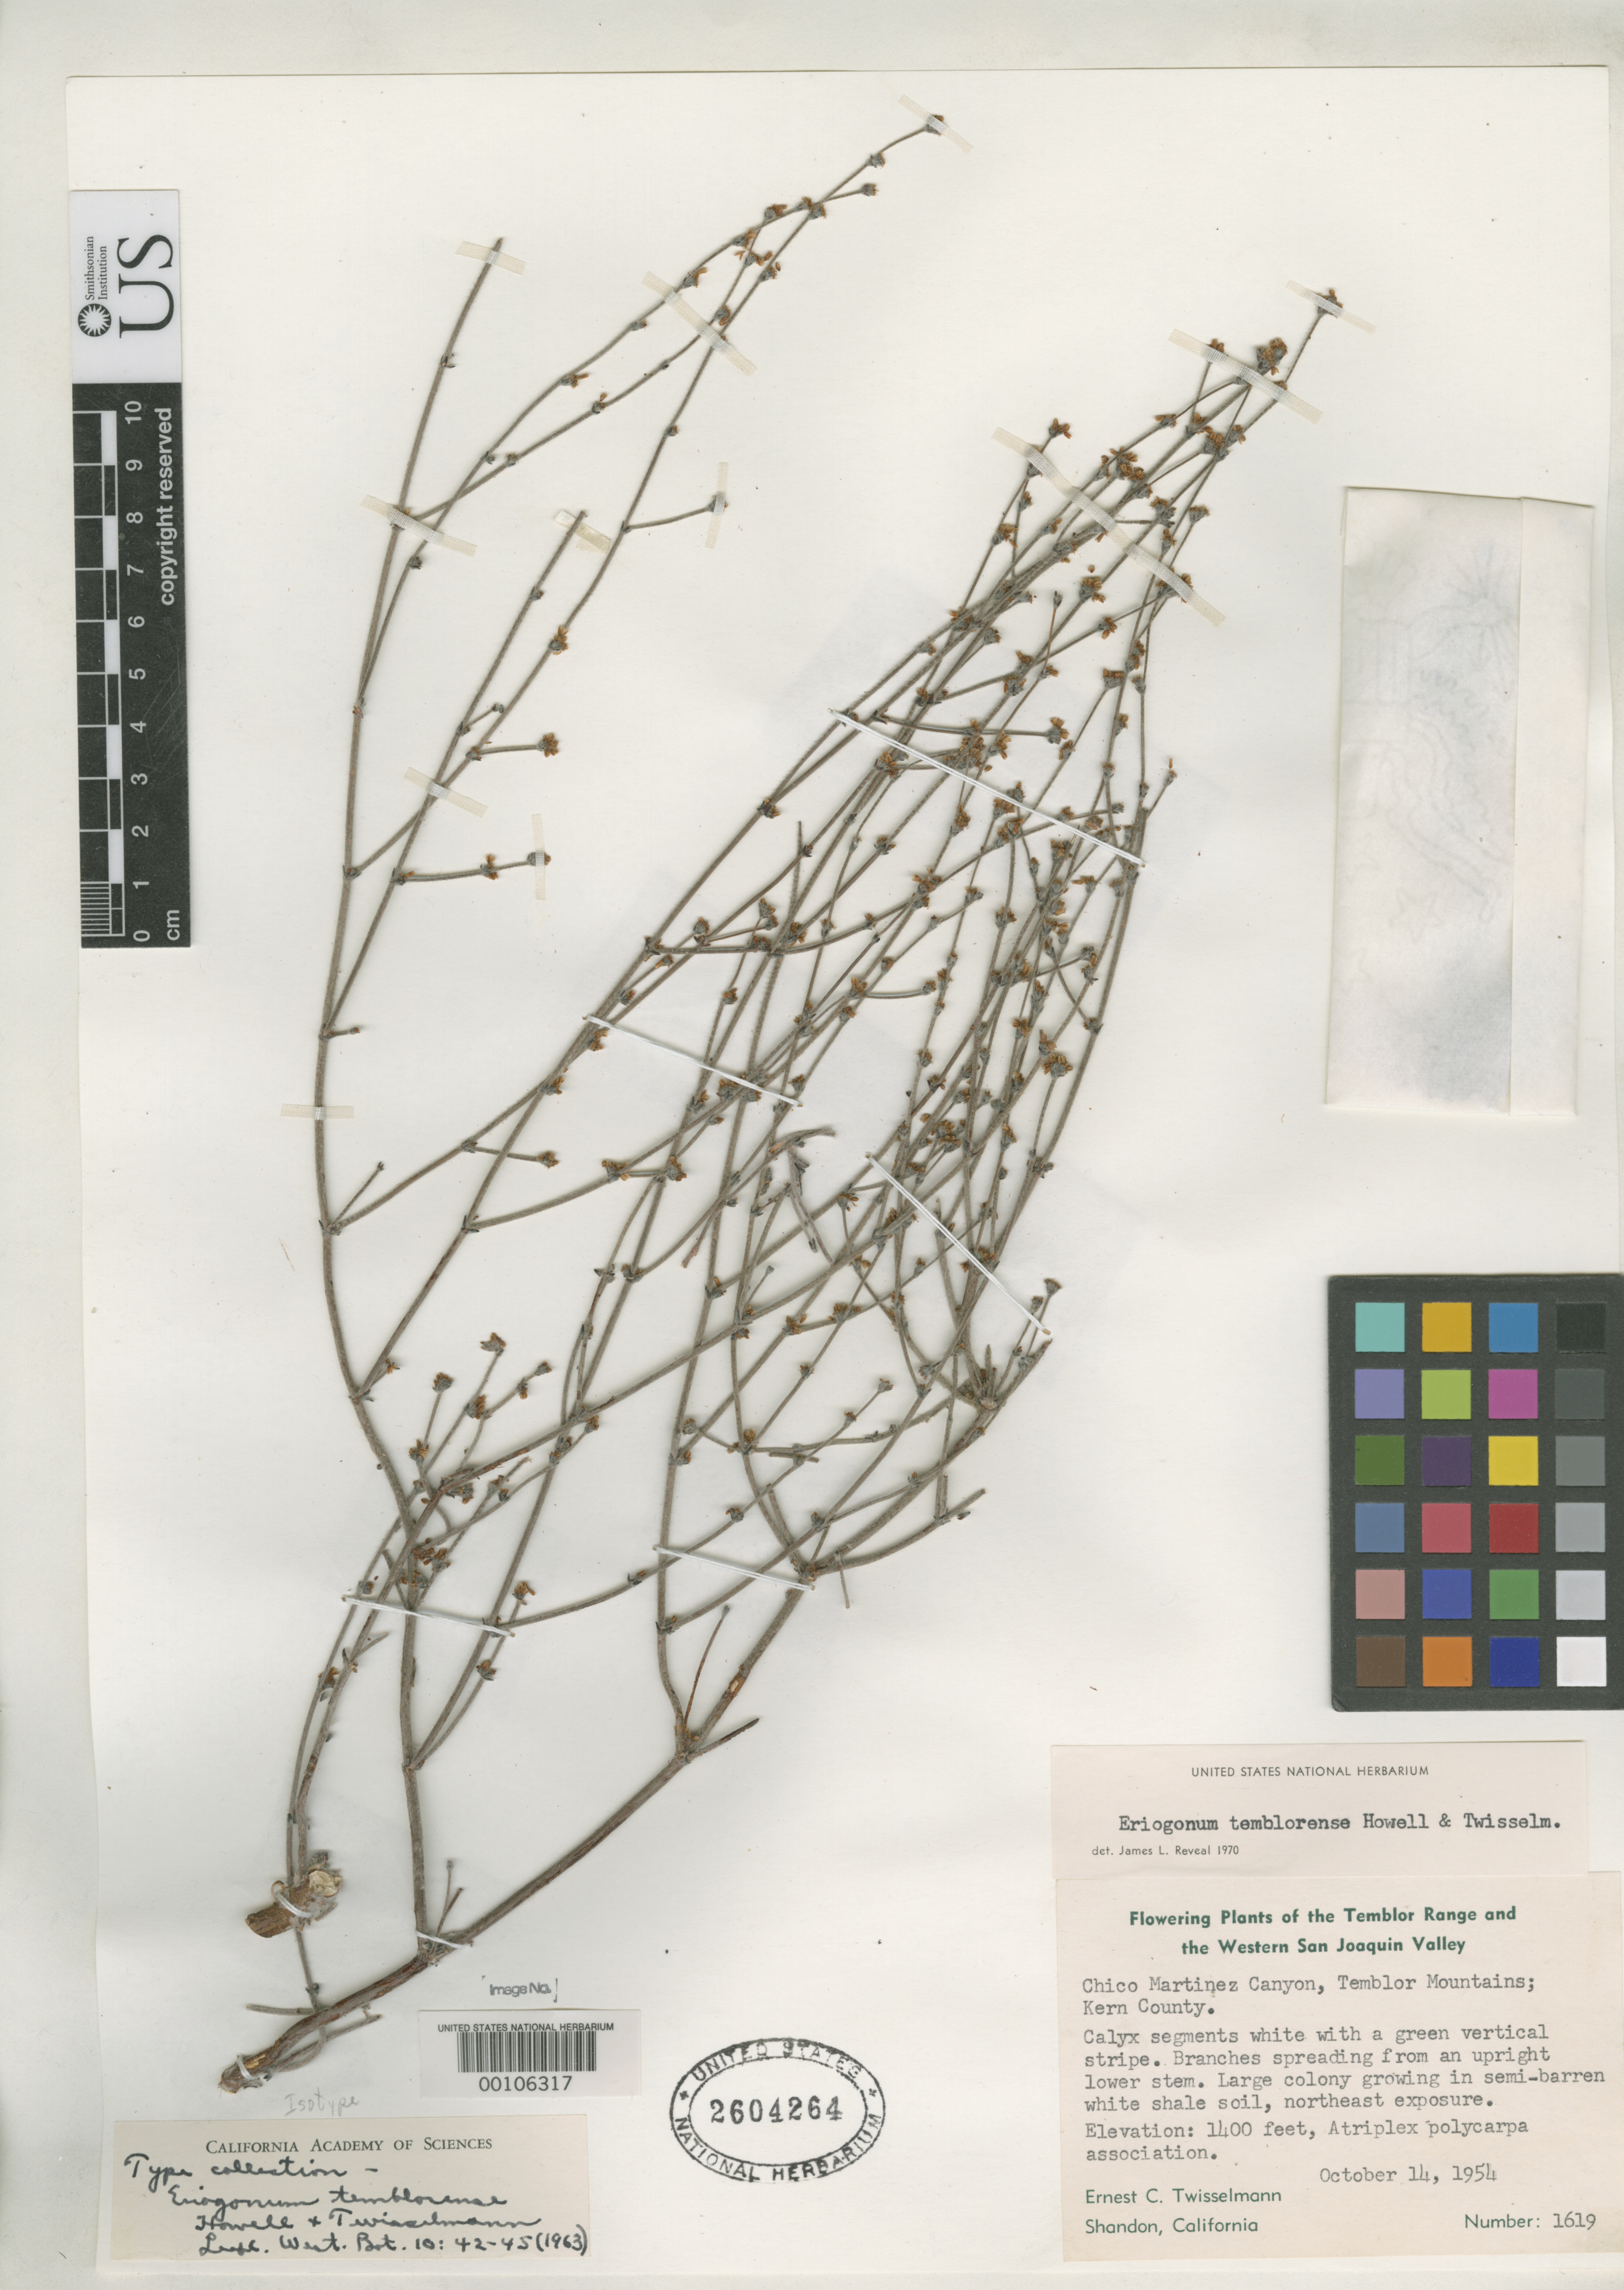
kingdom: Plantae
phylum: Tracheophyta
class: Magnoliopsida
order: Caryophyllales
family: Polygonaceae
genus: Eriogonum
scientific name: Eriogonum temblorense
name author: J.T. Howell & Twisselmann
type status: Isotype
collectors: E. Twisselmann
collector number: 1619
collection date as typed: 14 Oct 1954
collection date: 1954-10-14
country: United States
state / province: California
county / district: Kern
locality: Temblor Mts., Chico Martinez.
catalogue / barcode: US 2604264